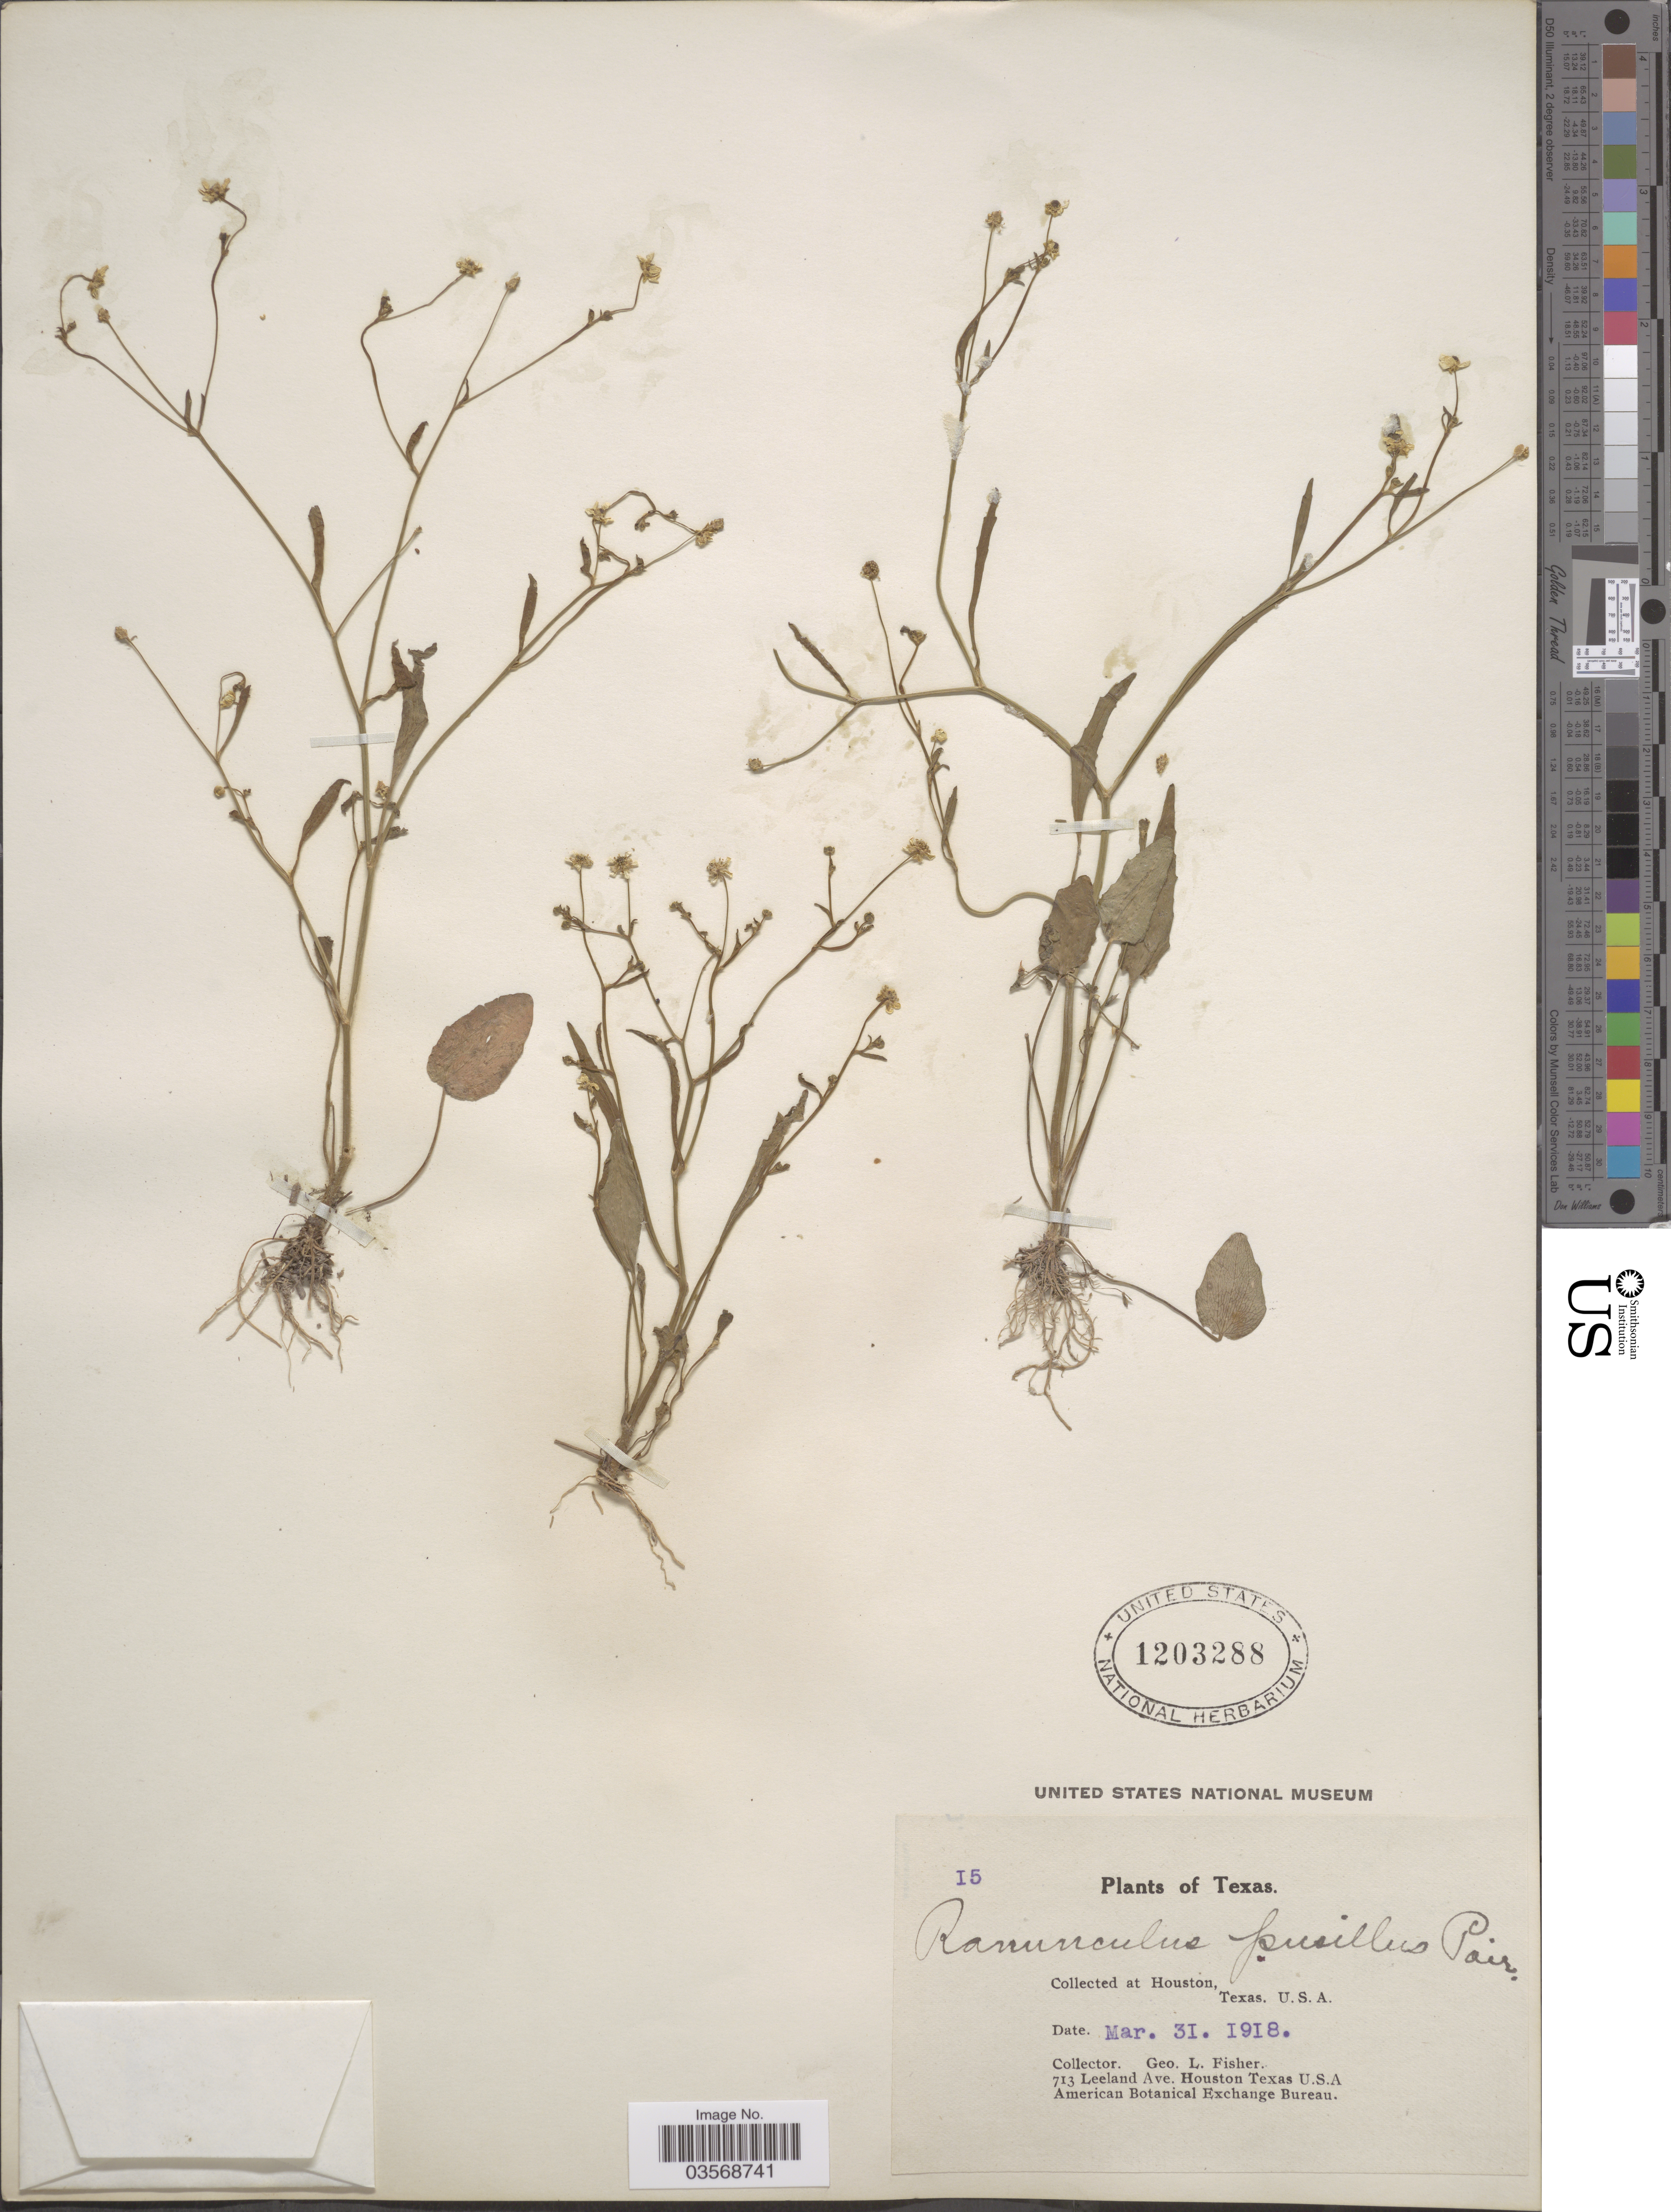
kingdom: Plantae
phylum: Tracheophyta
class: Magnoliopsida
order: Ranunculales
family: Ranunculaceae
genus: Ranunculus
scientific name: Ranunculus pusillus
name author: Poir.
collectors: G. L. Fisher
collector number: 15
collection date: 1918-03-31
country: United States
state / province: Texas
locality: Houston.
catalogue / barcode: US 1203288